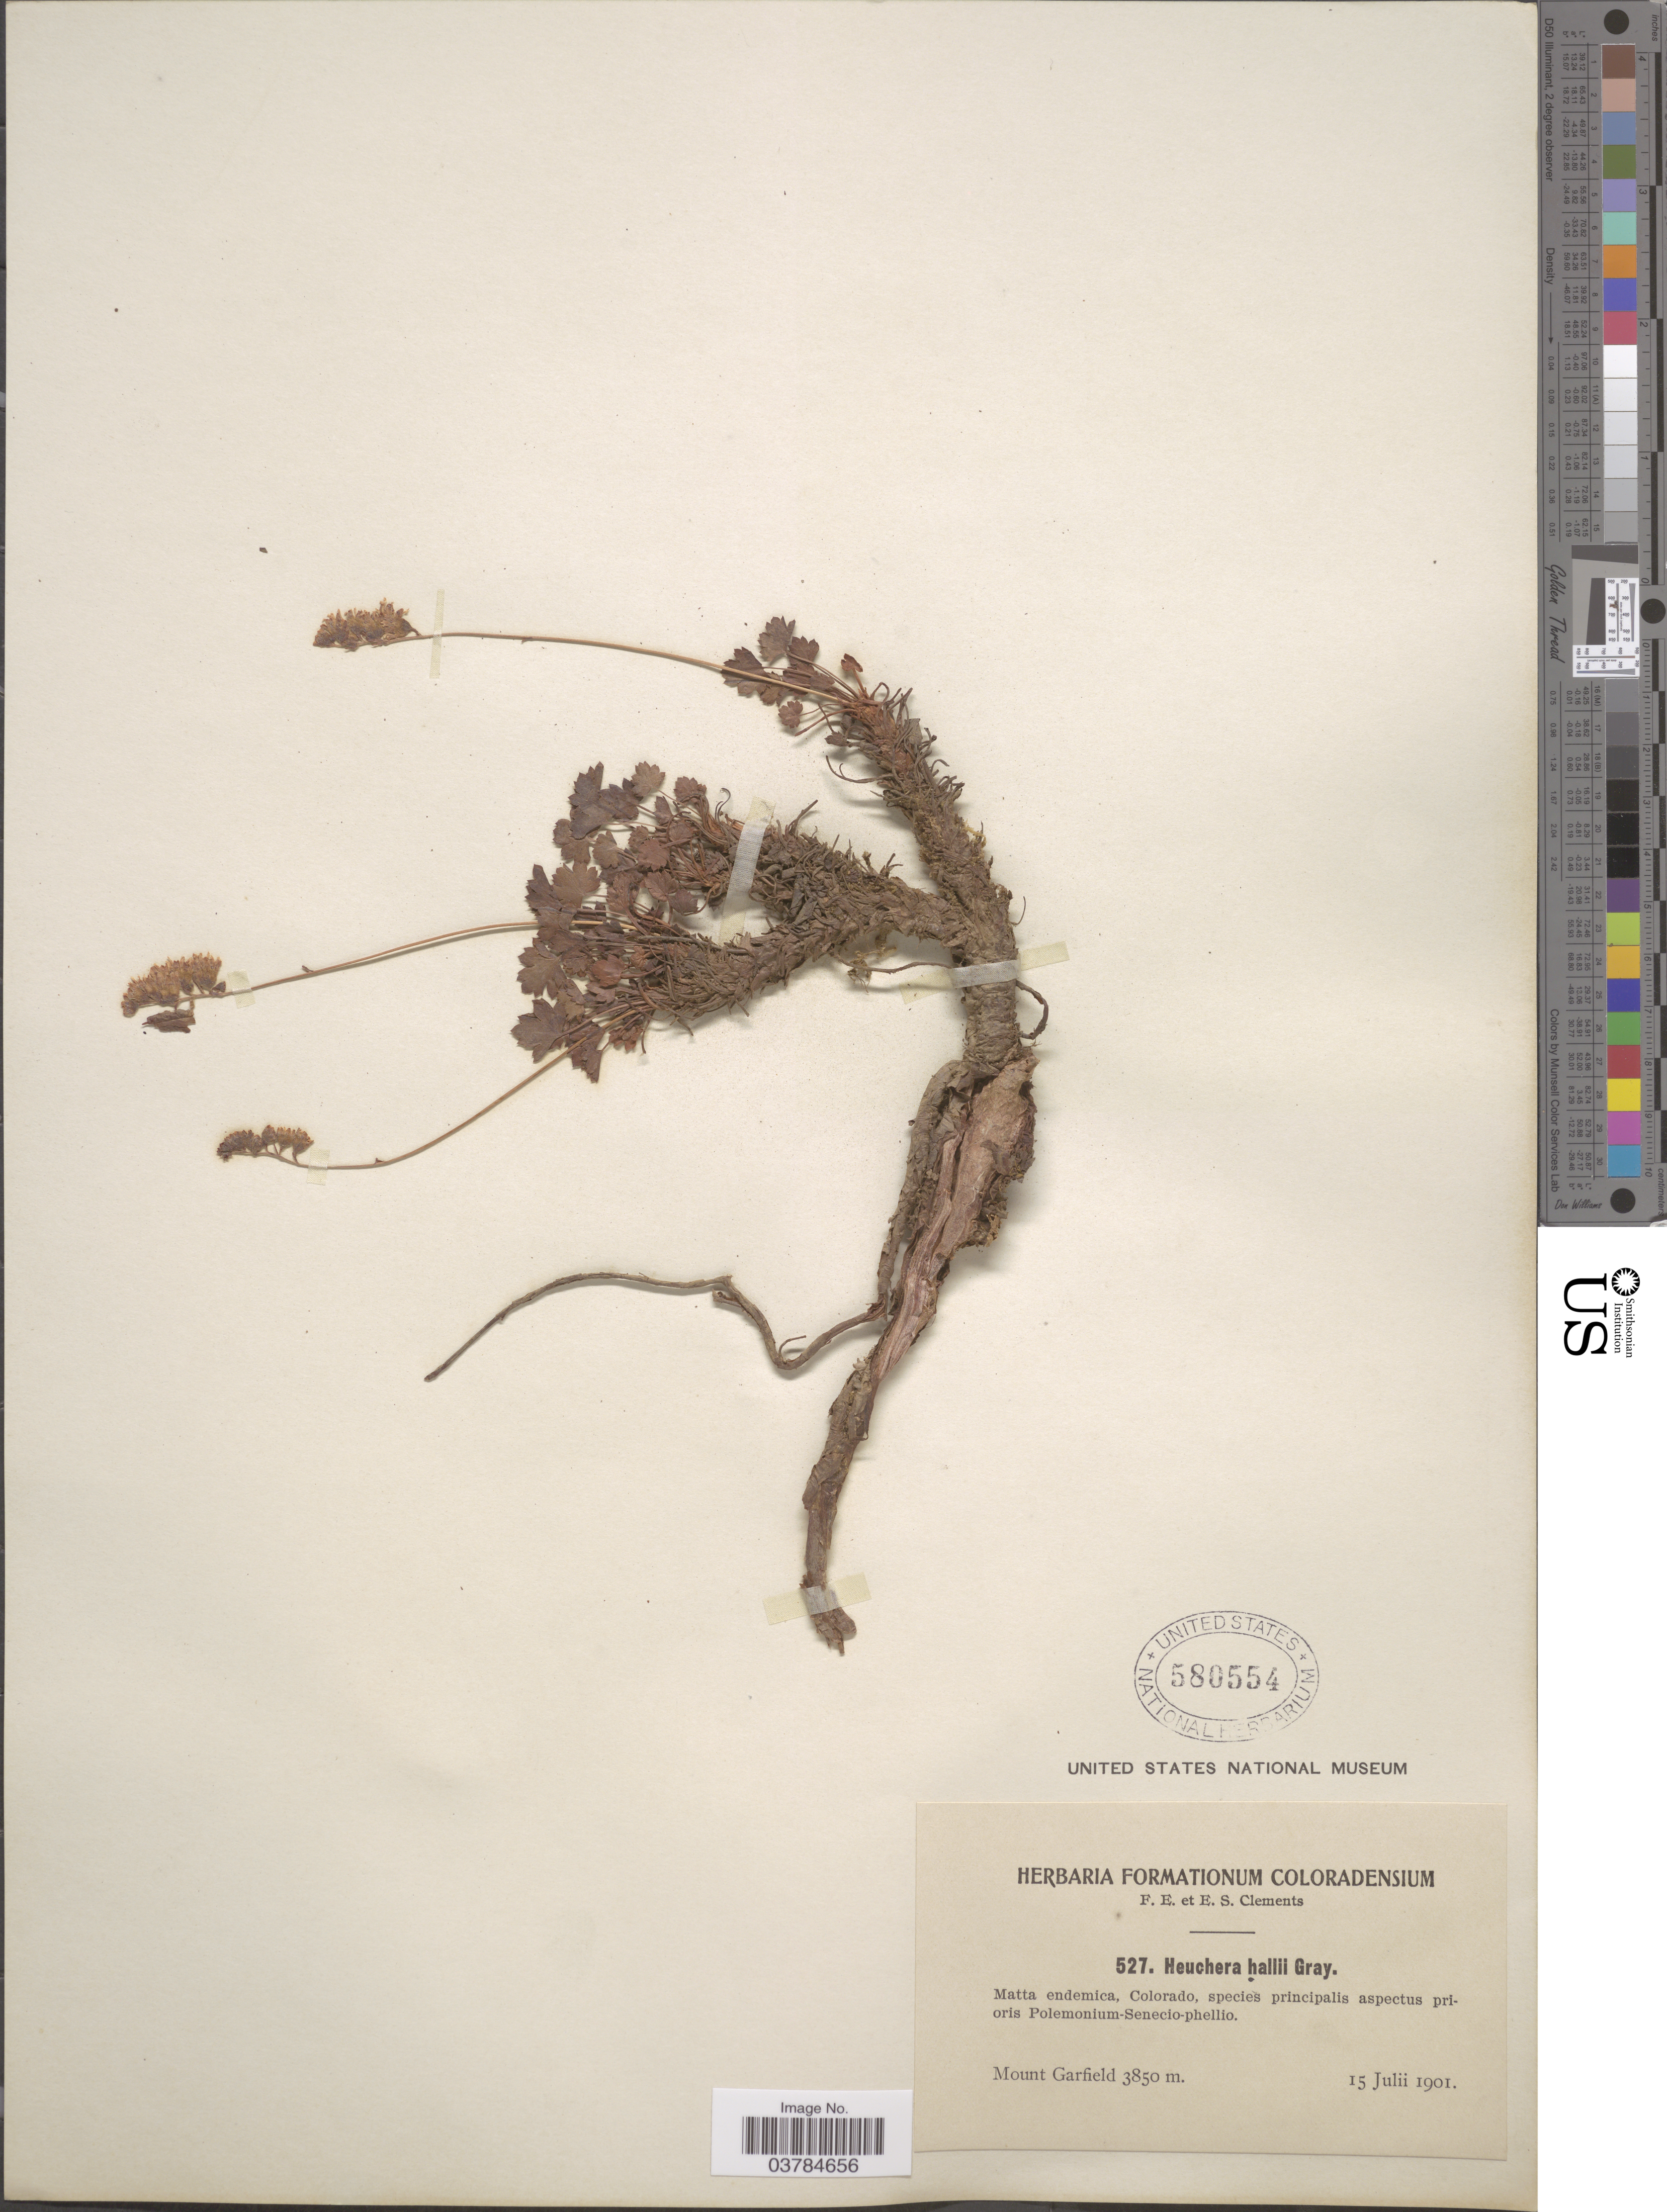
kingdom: Plantae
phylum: Tracheophyta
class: Magnoliopsida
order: Saxifragales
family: Saxifragaceae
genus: Heuchera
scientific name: Heuchera hallii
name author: A. Gray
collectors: F. E. Clements & E. S. Clements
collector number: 527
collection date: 1901-07-15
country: United States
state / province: Colorado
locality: Mount Garfield.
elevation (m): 3850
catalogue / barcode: US 580554